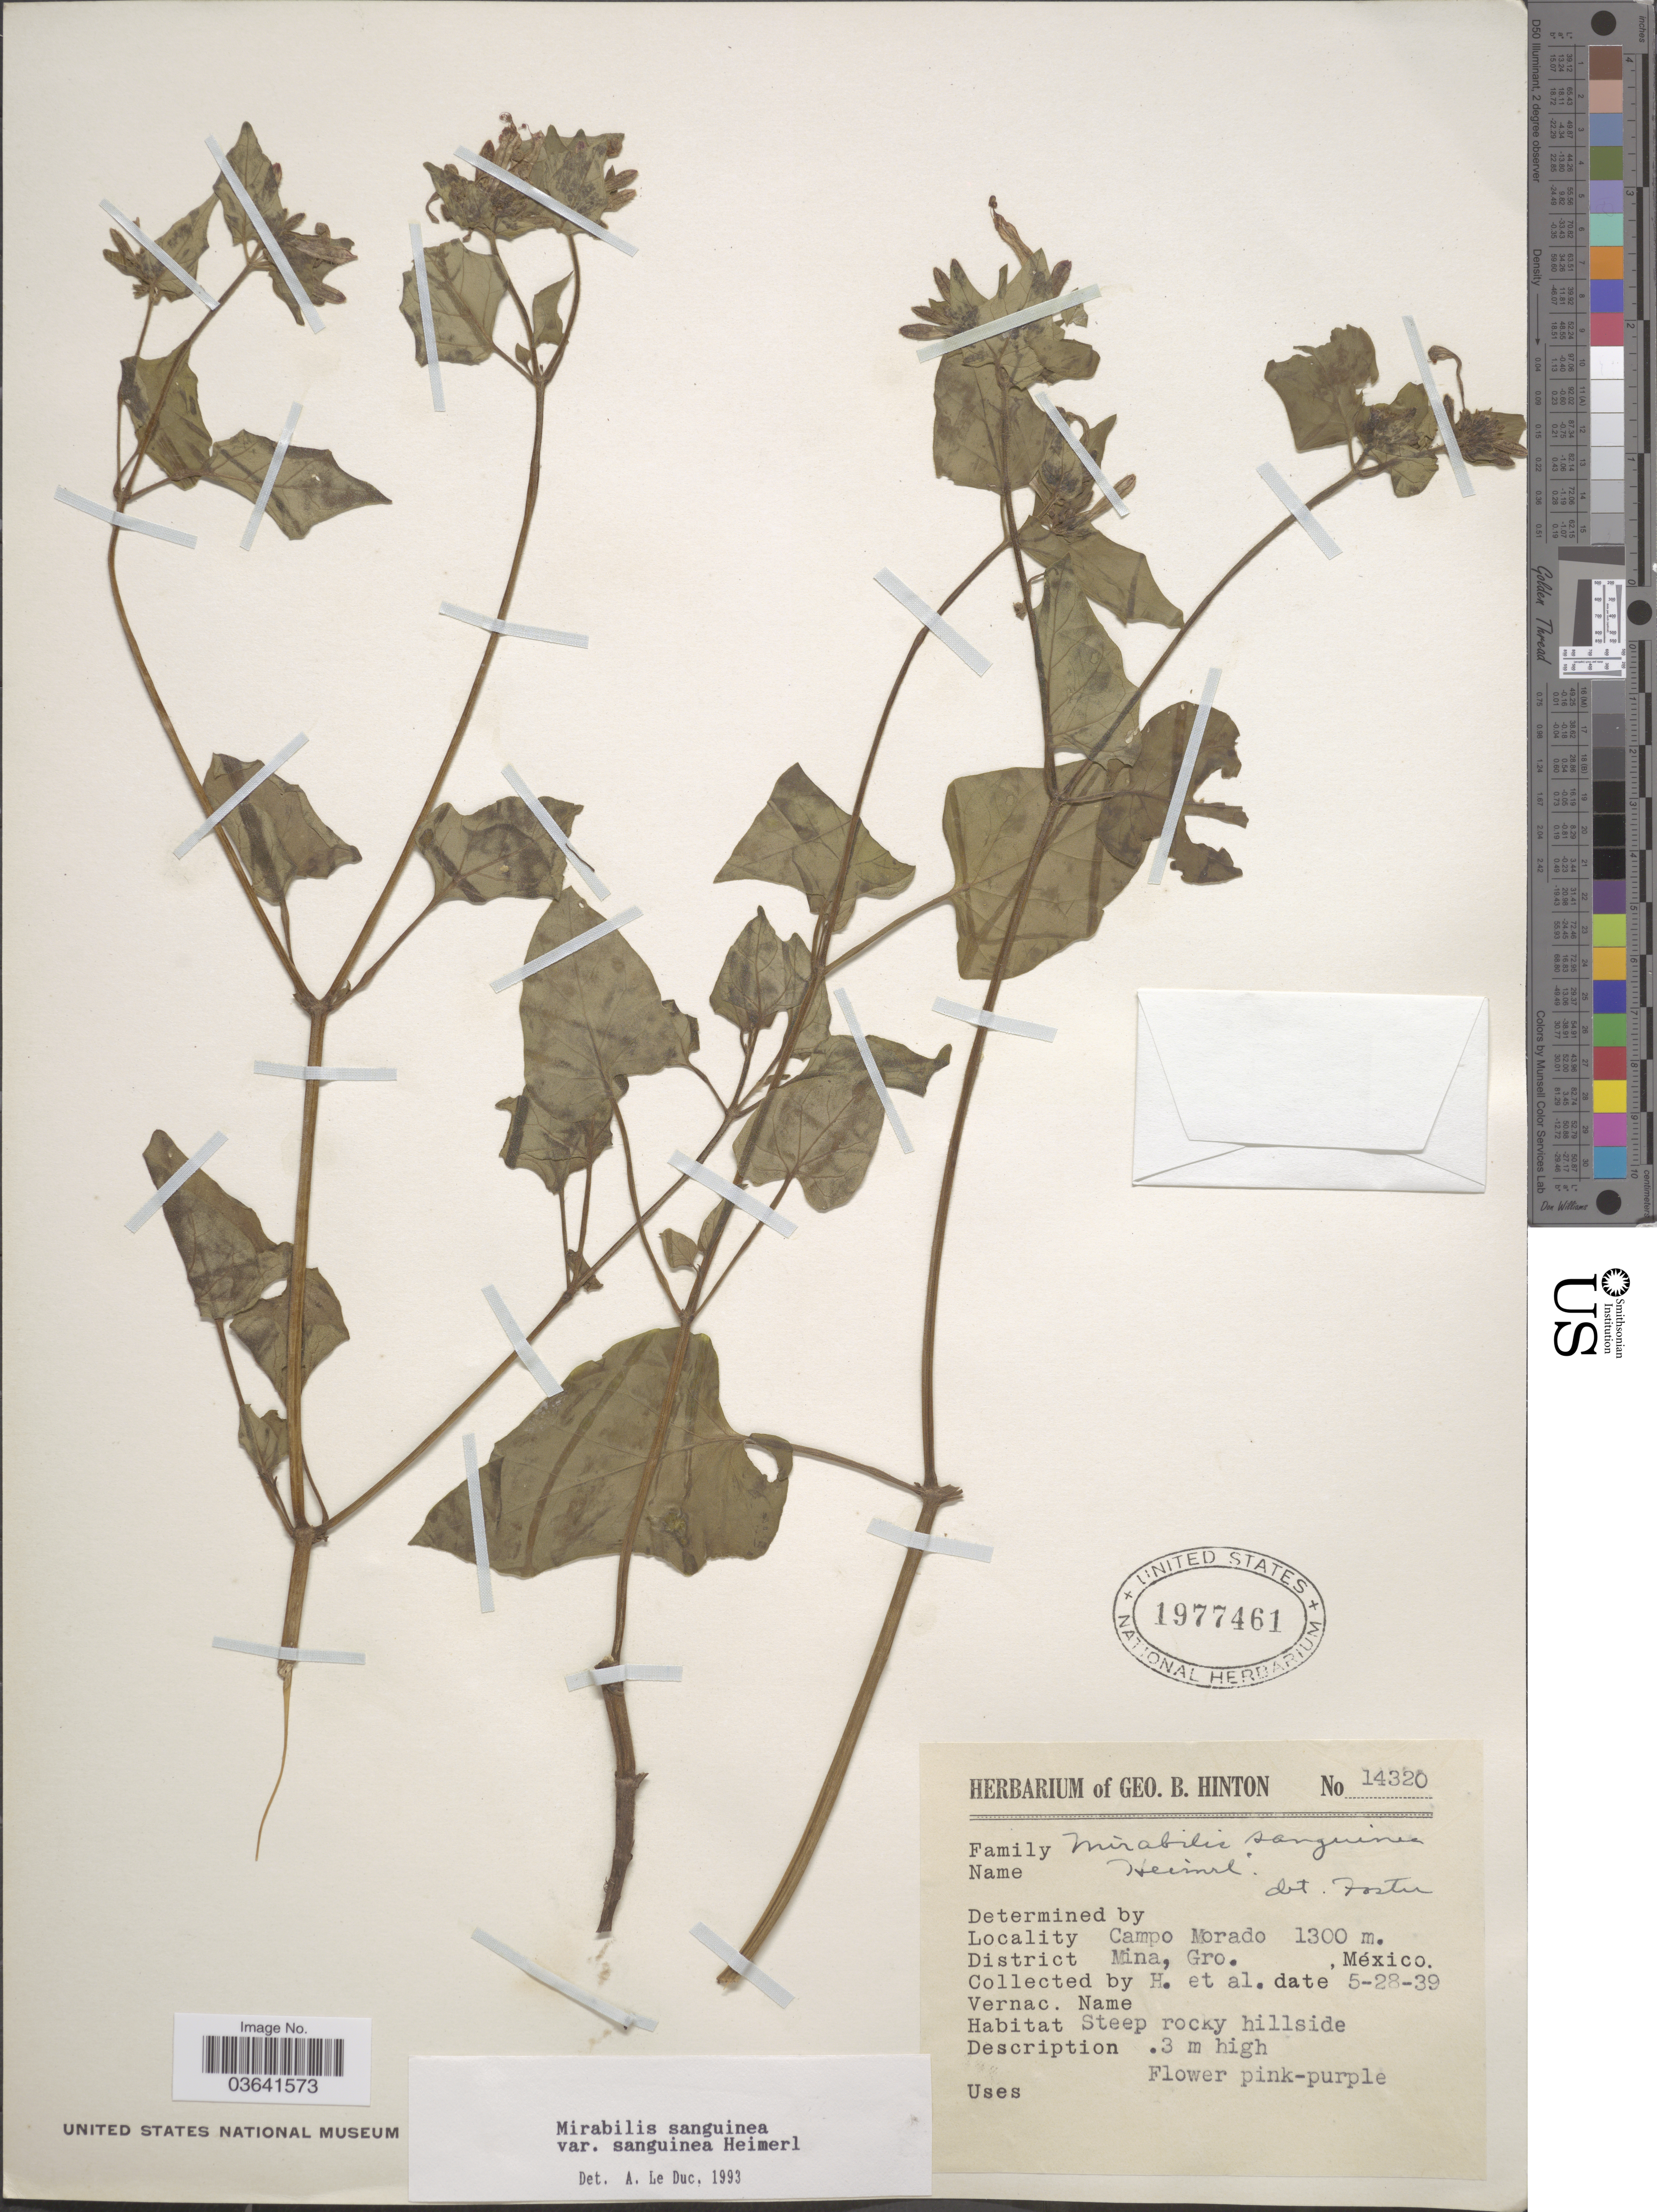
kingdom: Plantae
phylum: Tracheophyta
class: Magnoliopsida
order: Caryophyllales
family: Nyctaginaceae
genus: Mirabilis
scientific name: Mirabilis sanguinea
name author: Heimerl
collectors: G. B. Hinton & et al.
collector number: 14320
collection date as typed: Transcribed d/m/y: 28/5/39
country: Mexico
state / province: Guerrero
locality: Campo Morado. District Mina.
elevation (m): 1300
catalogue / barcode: US 1977461